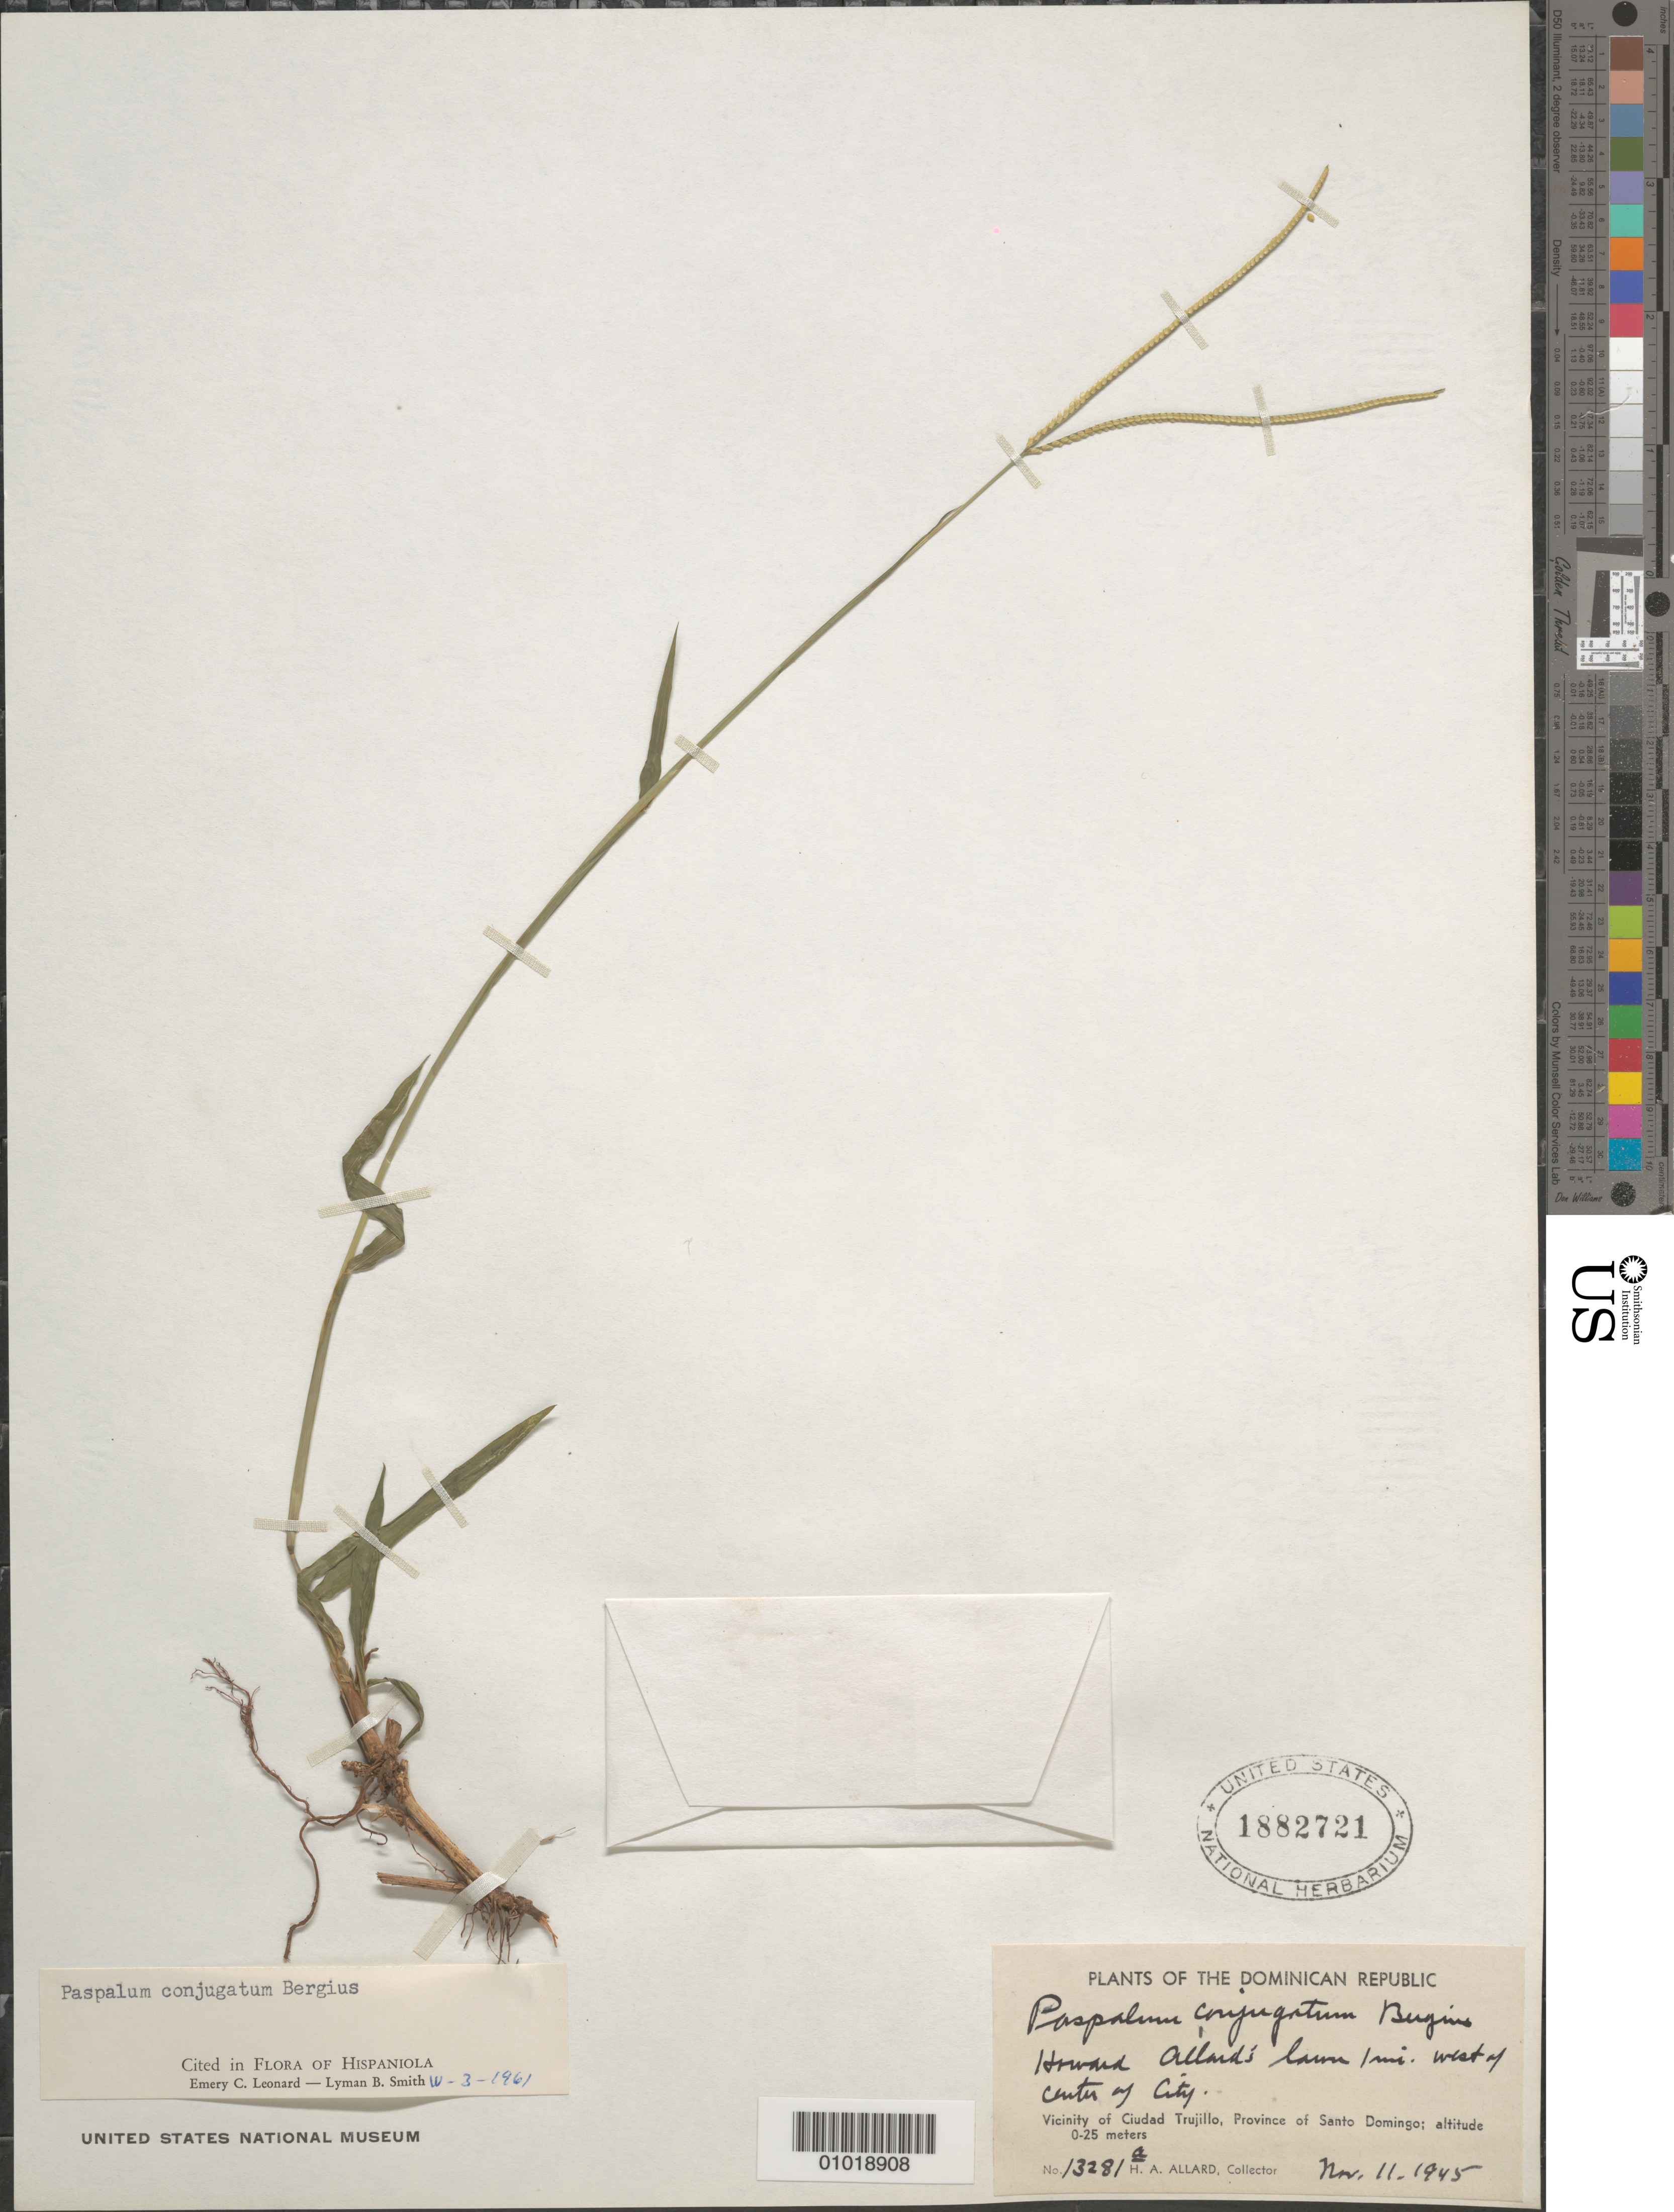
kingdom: Plantae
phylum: Tracheophyta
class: Liliopsida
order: Poales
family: Poaceae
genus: Paspalum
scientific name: Paspalum conjugatum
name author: P.J. Bergius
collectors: H. A. Allard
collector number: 13281a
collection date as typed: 11 Nov 1945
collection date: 1945-11-11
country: Dominican Republic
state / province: Distrito Nacional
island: Hispaniola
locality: Howard Allard's lawn 1 mi W of center of city, vicinity of Ciudad Trujillo. Province of Santo Domingo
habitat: on lawn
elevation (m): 0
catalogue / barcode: US 1882721